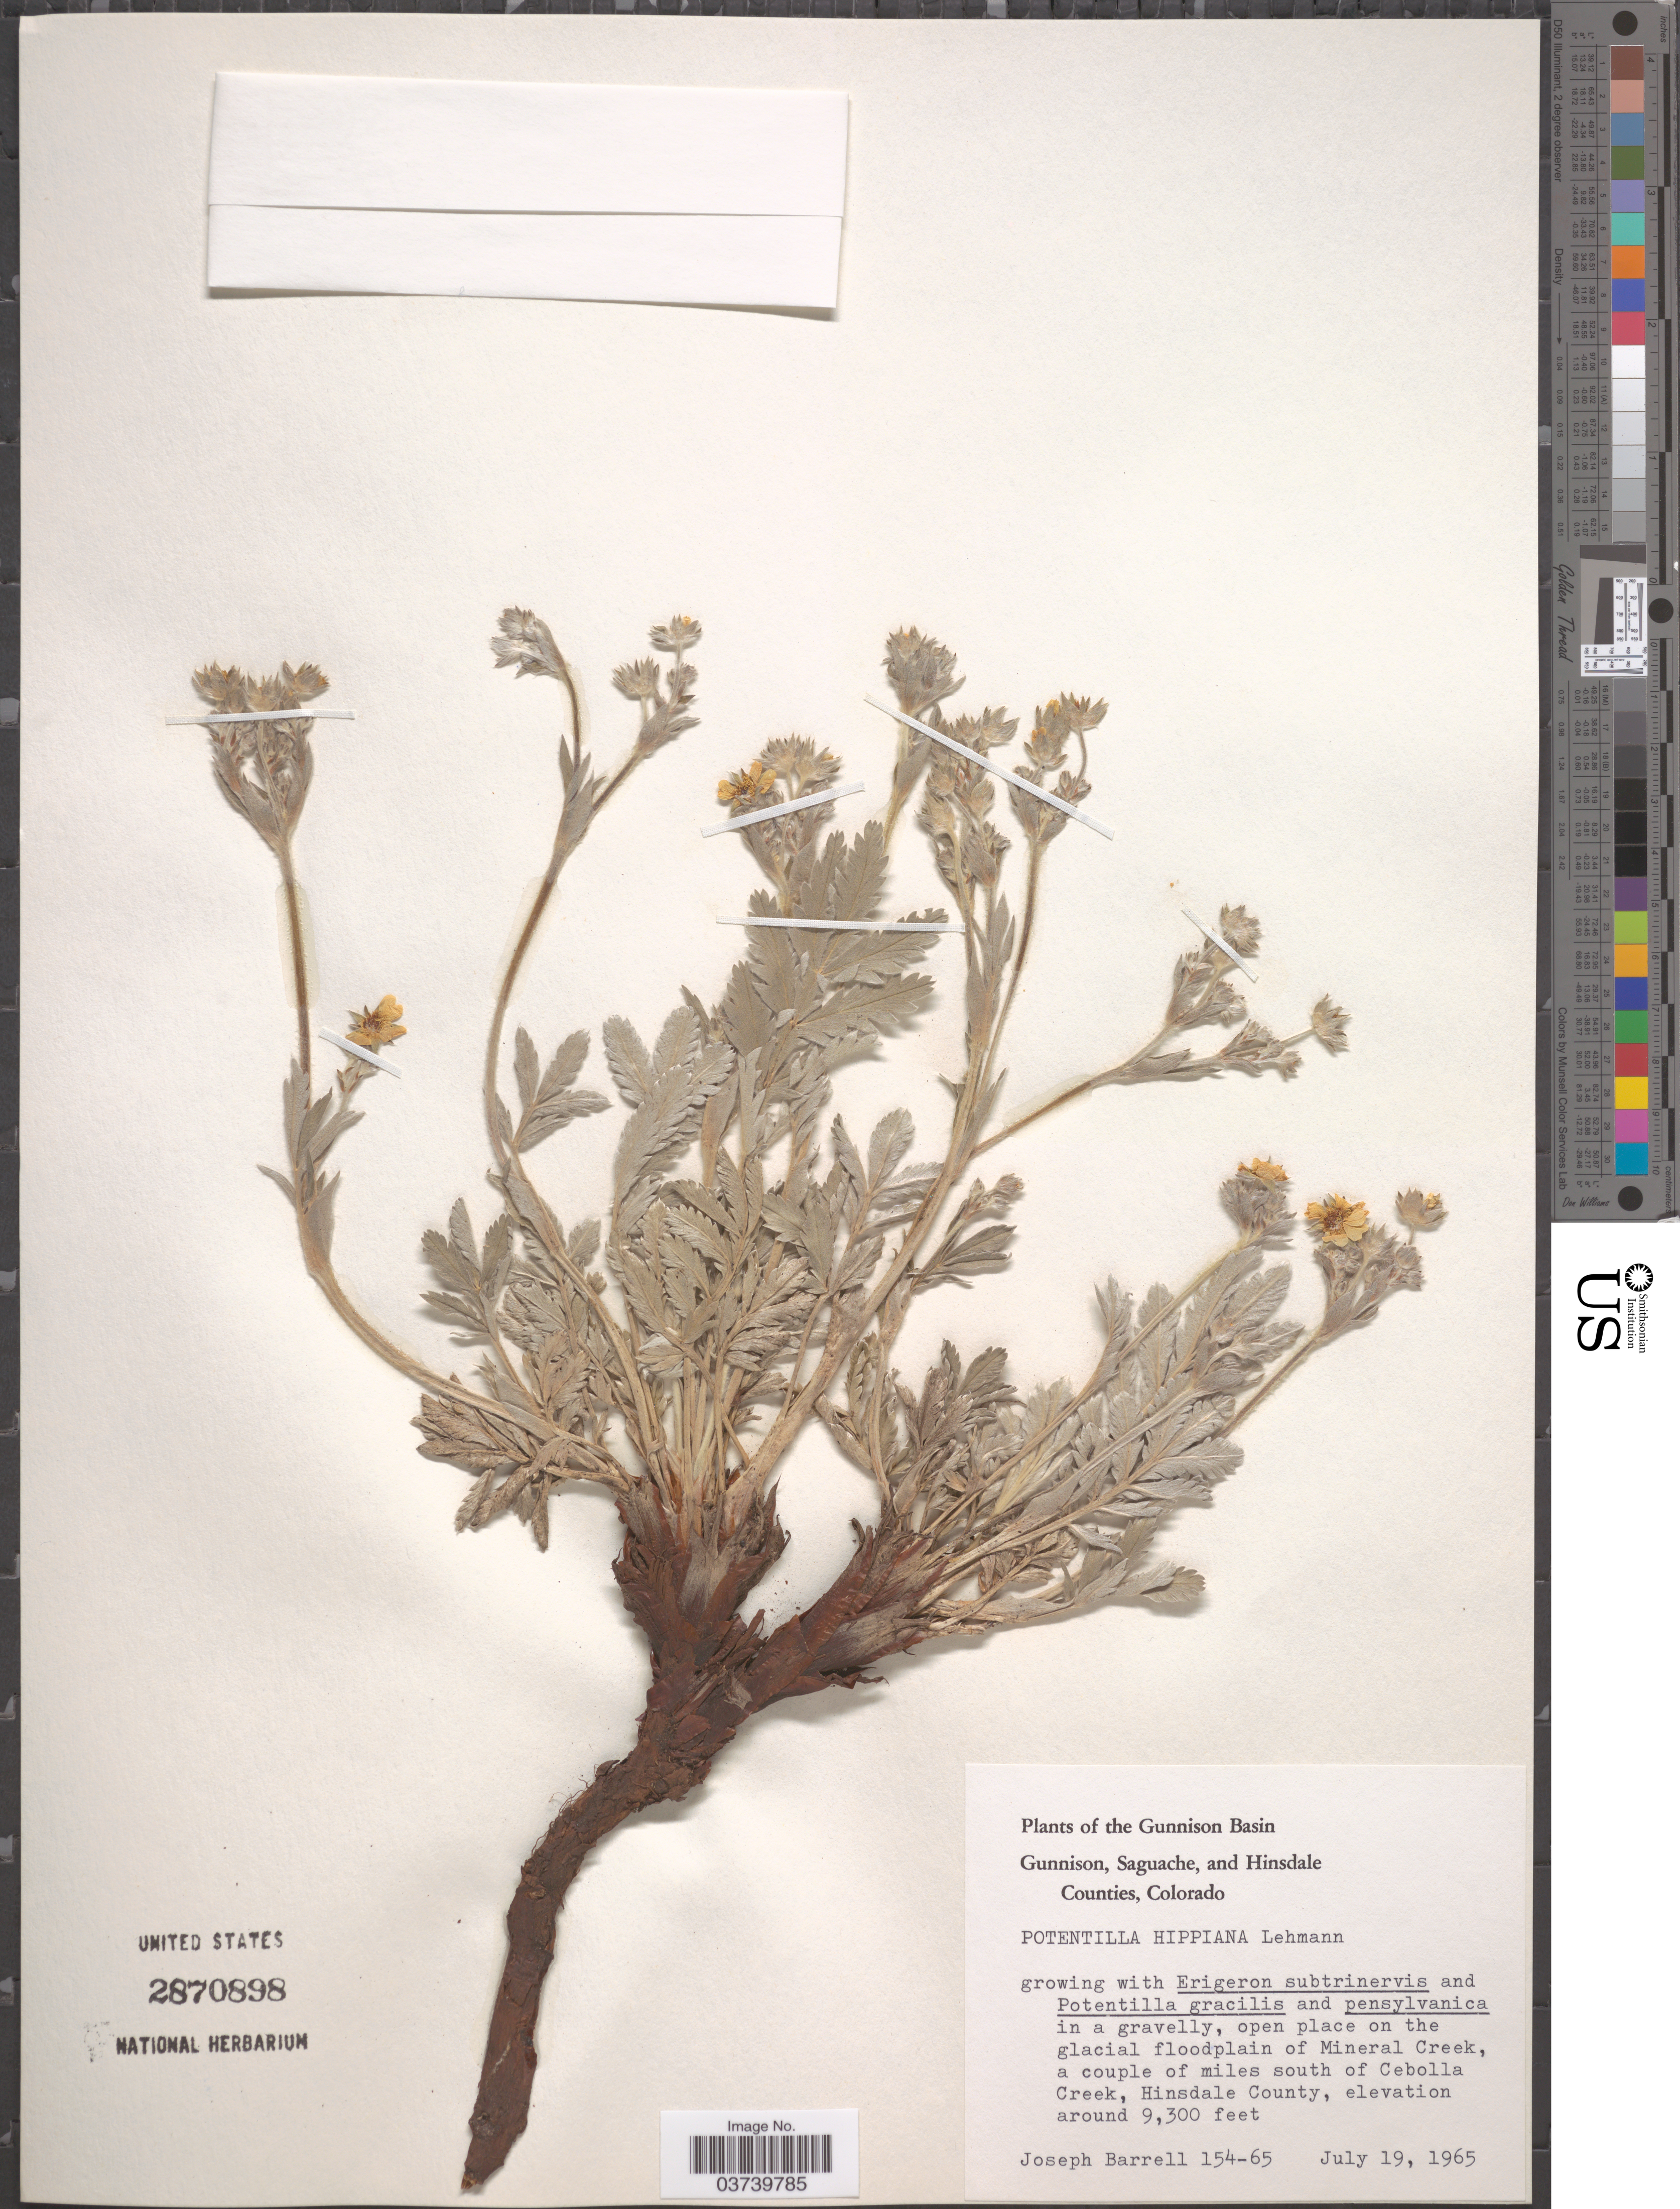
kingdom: Plantae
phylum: Tracheophyta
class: Magnoliopsida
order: Rosales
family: Rosaceae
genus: Potentilla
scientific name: Potentilla hippiana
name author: Lehm.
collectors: J. Barrell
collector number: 154-65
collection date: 1965-07-19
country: United States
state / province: Colorado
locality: The Gunnison Basin. Open place on the glacial floodplain of Mineral Creek, a couple of miles south of Cebolla Creek, Hinsdale County.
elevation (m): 2835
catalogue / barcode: US 2870898